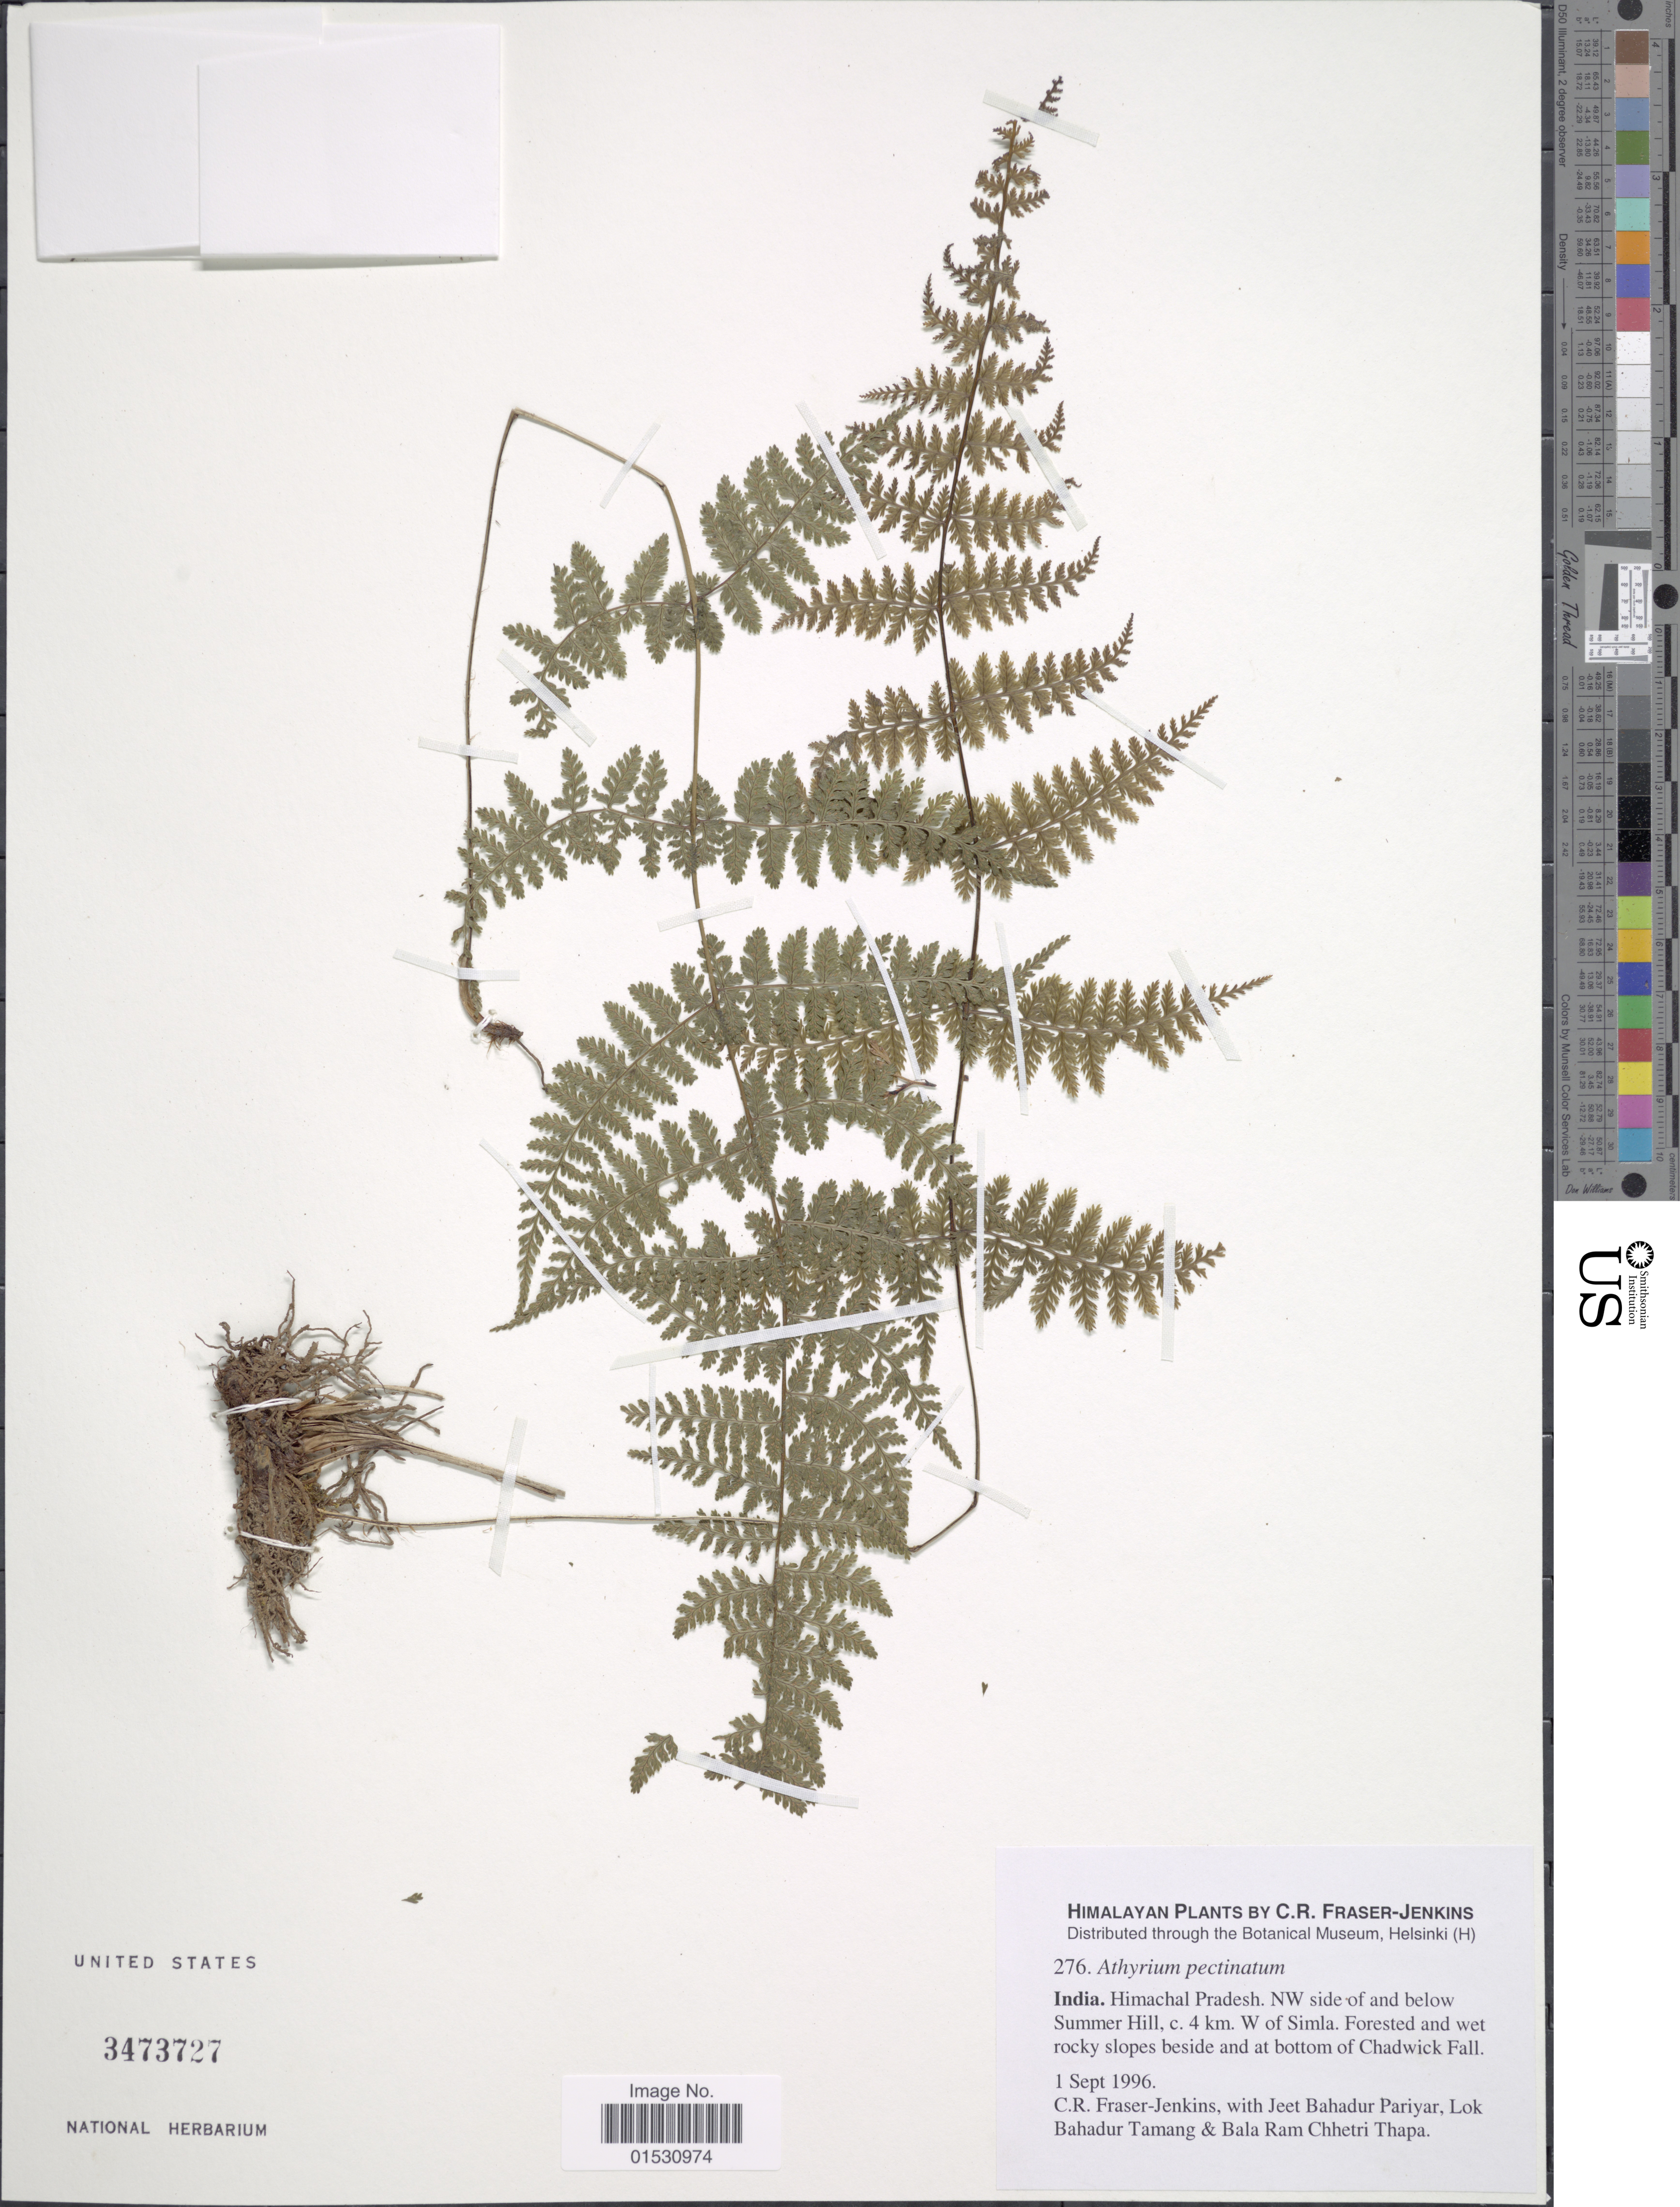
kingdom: Plantae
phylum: Tracheophyta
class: Polypodiopsida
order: Polypodiales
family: Athyriaceae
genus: Athyrium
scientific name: Athyrium pectinatum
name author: (Wall. ex C. Hope) C. Presl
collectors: C. R. Fraser-Jenkins, J. Pariyar, L. Tamang & B. Thapa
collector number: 276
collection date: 1996-09-01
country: India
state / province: Himachal Pradesh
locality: Himalayan. Himachal Pradesh. NW side of and below Summer Hill, c.4 km. W of Simla. Forested and wet rocky slopes beside and at bottom of Chadwick Fall.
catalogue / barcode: US 3473727